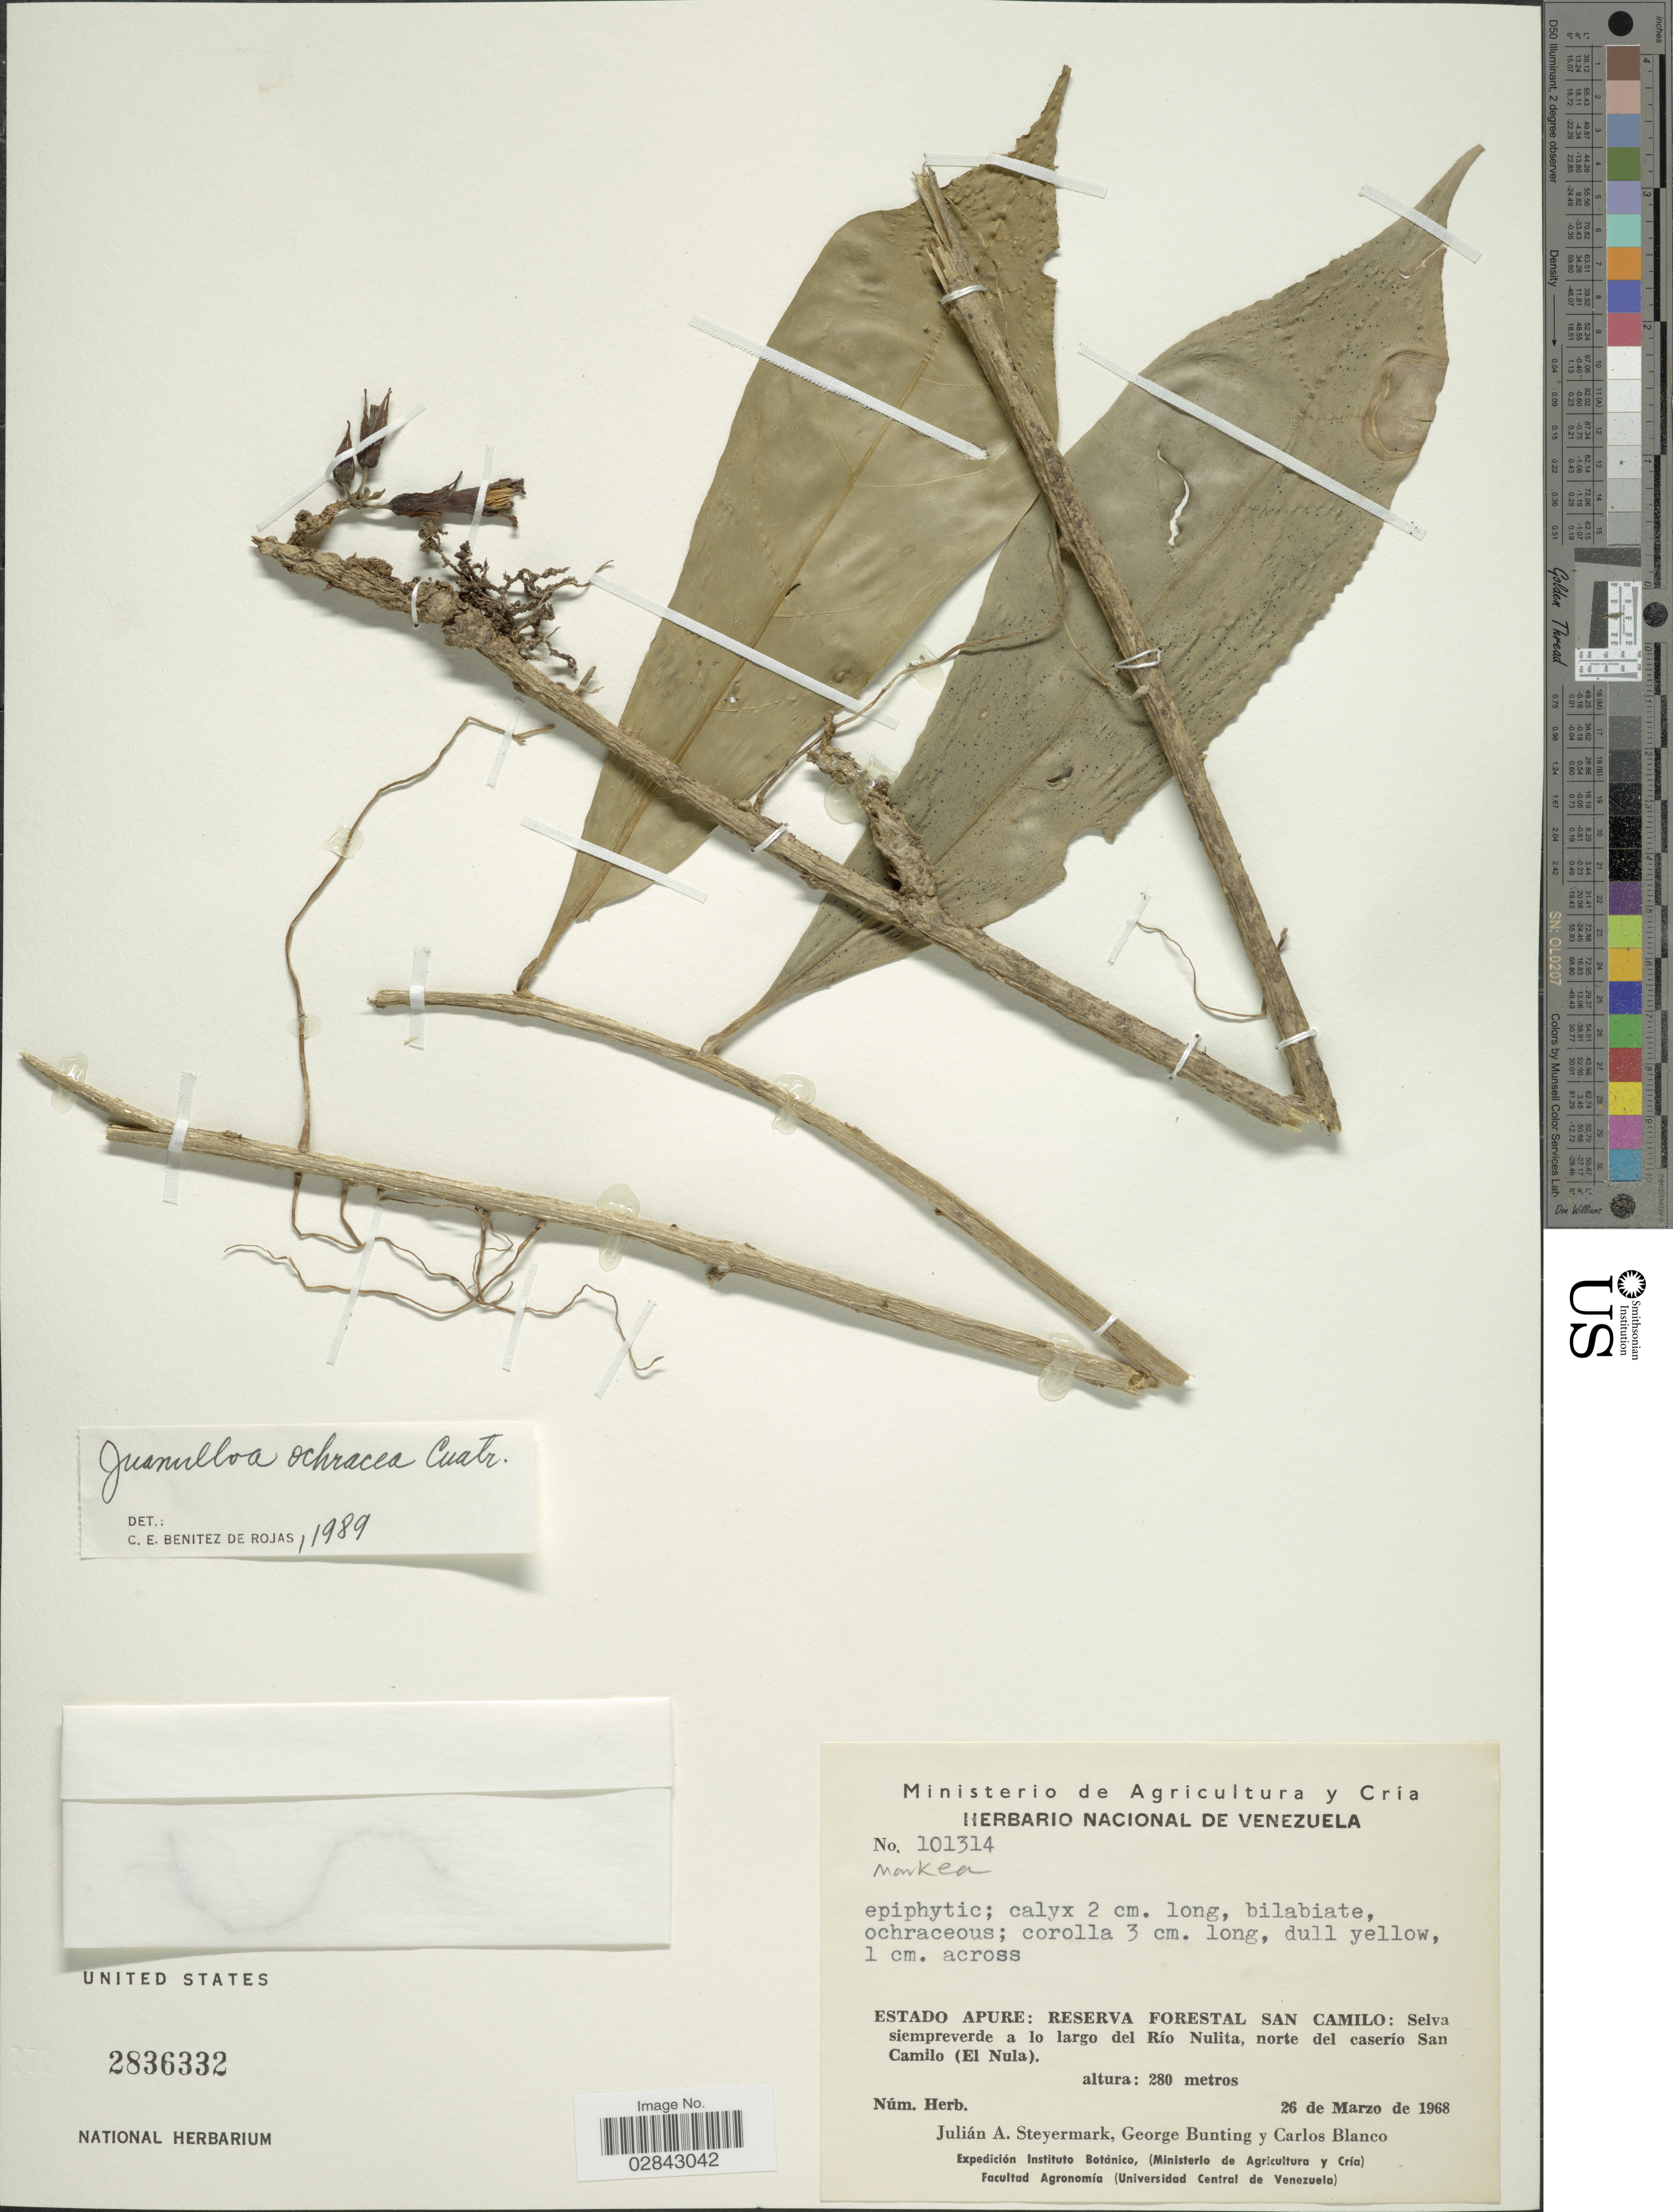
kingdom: Plantae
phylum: Tracheophyta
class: Magnoliopsida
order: Solanales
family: Solanaceae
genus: Juanulloa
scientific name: Juanulloa ochracea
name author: Cuatrec.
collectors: J. Steyermark, G. S. Bunting & C. Blanco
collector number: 101314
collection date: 1968-03-26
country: Venezuela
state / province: Apure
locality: Reserva Forestal San Camilo: Selva siempreverde a lo largo del Río Nulita, norte del caserío San Camilo (El Nula).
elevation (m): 280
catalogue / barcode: US 2836332